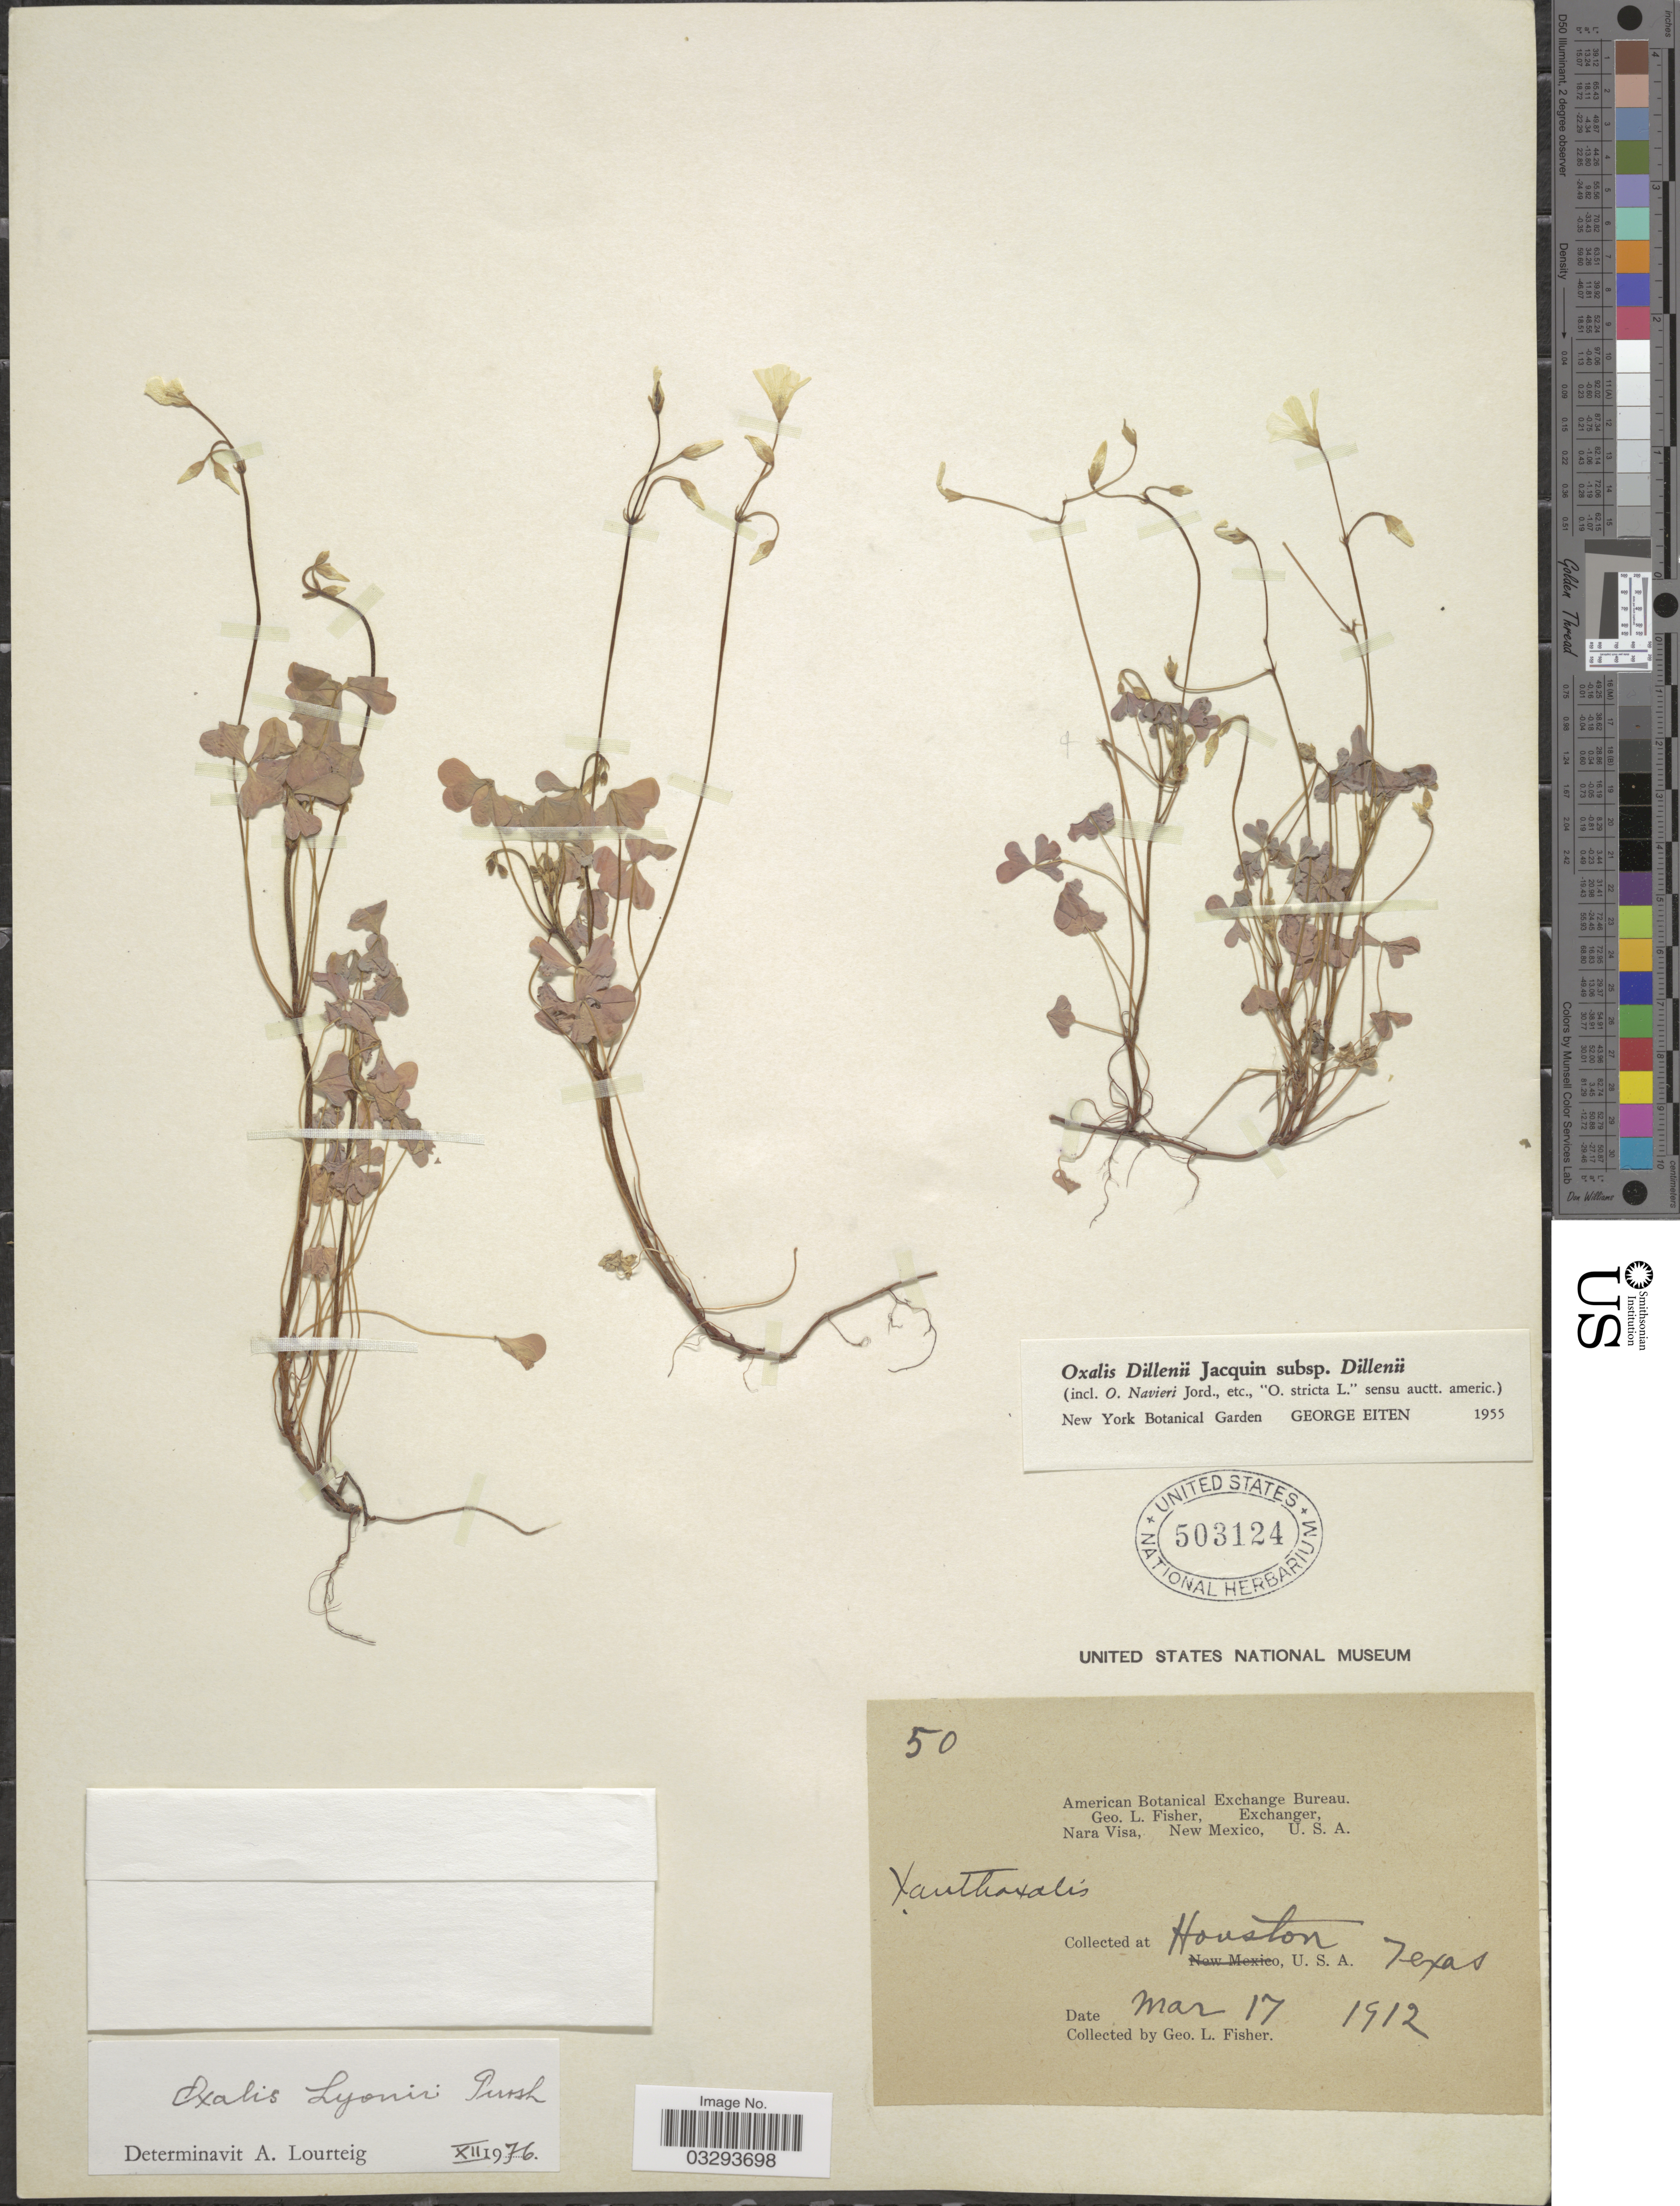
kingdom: Plantae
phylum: Tracheophyta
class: Magnoliopsida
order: Oxalidales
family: Oxalidaceae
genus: Oxalis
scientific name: Oxalis lyonii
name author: Pursh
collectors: G. L. Fisher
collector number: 50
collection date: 1912-03-17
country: United States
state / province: Texas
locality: Houston.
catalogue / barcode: US 503124